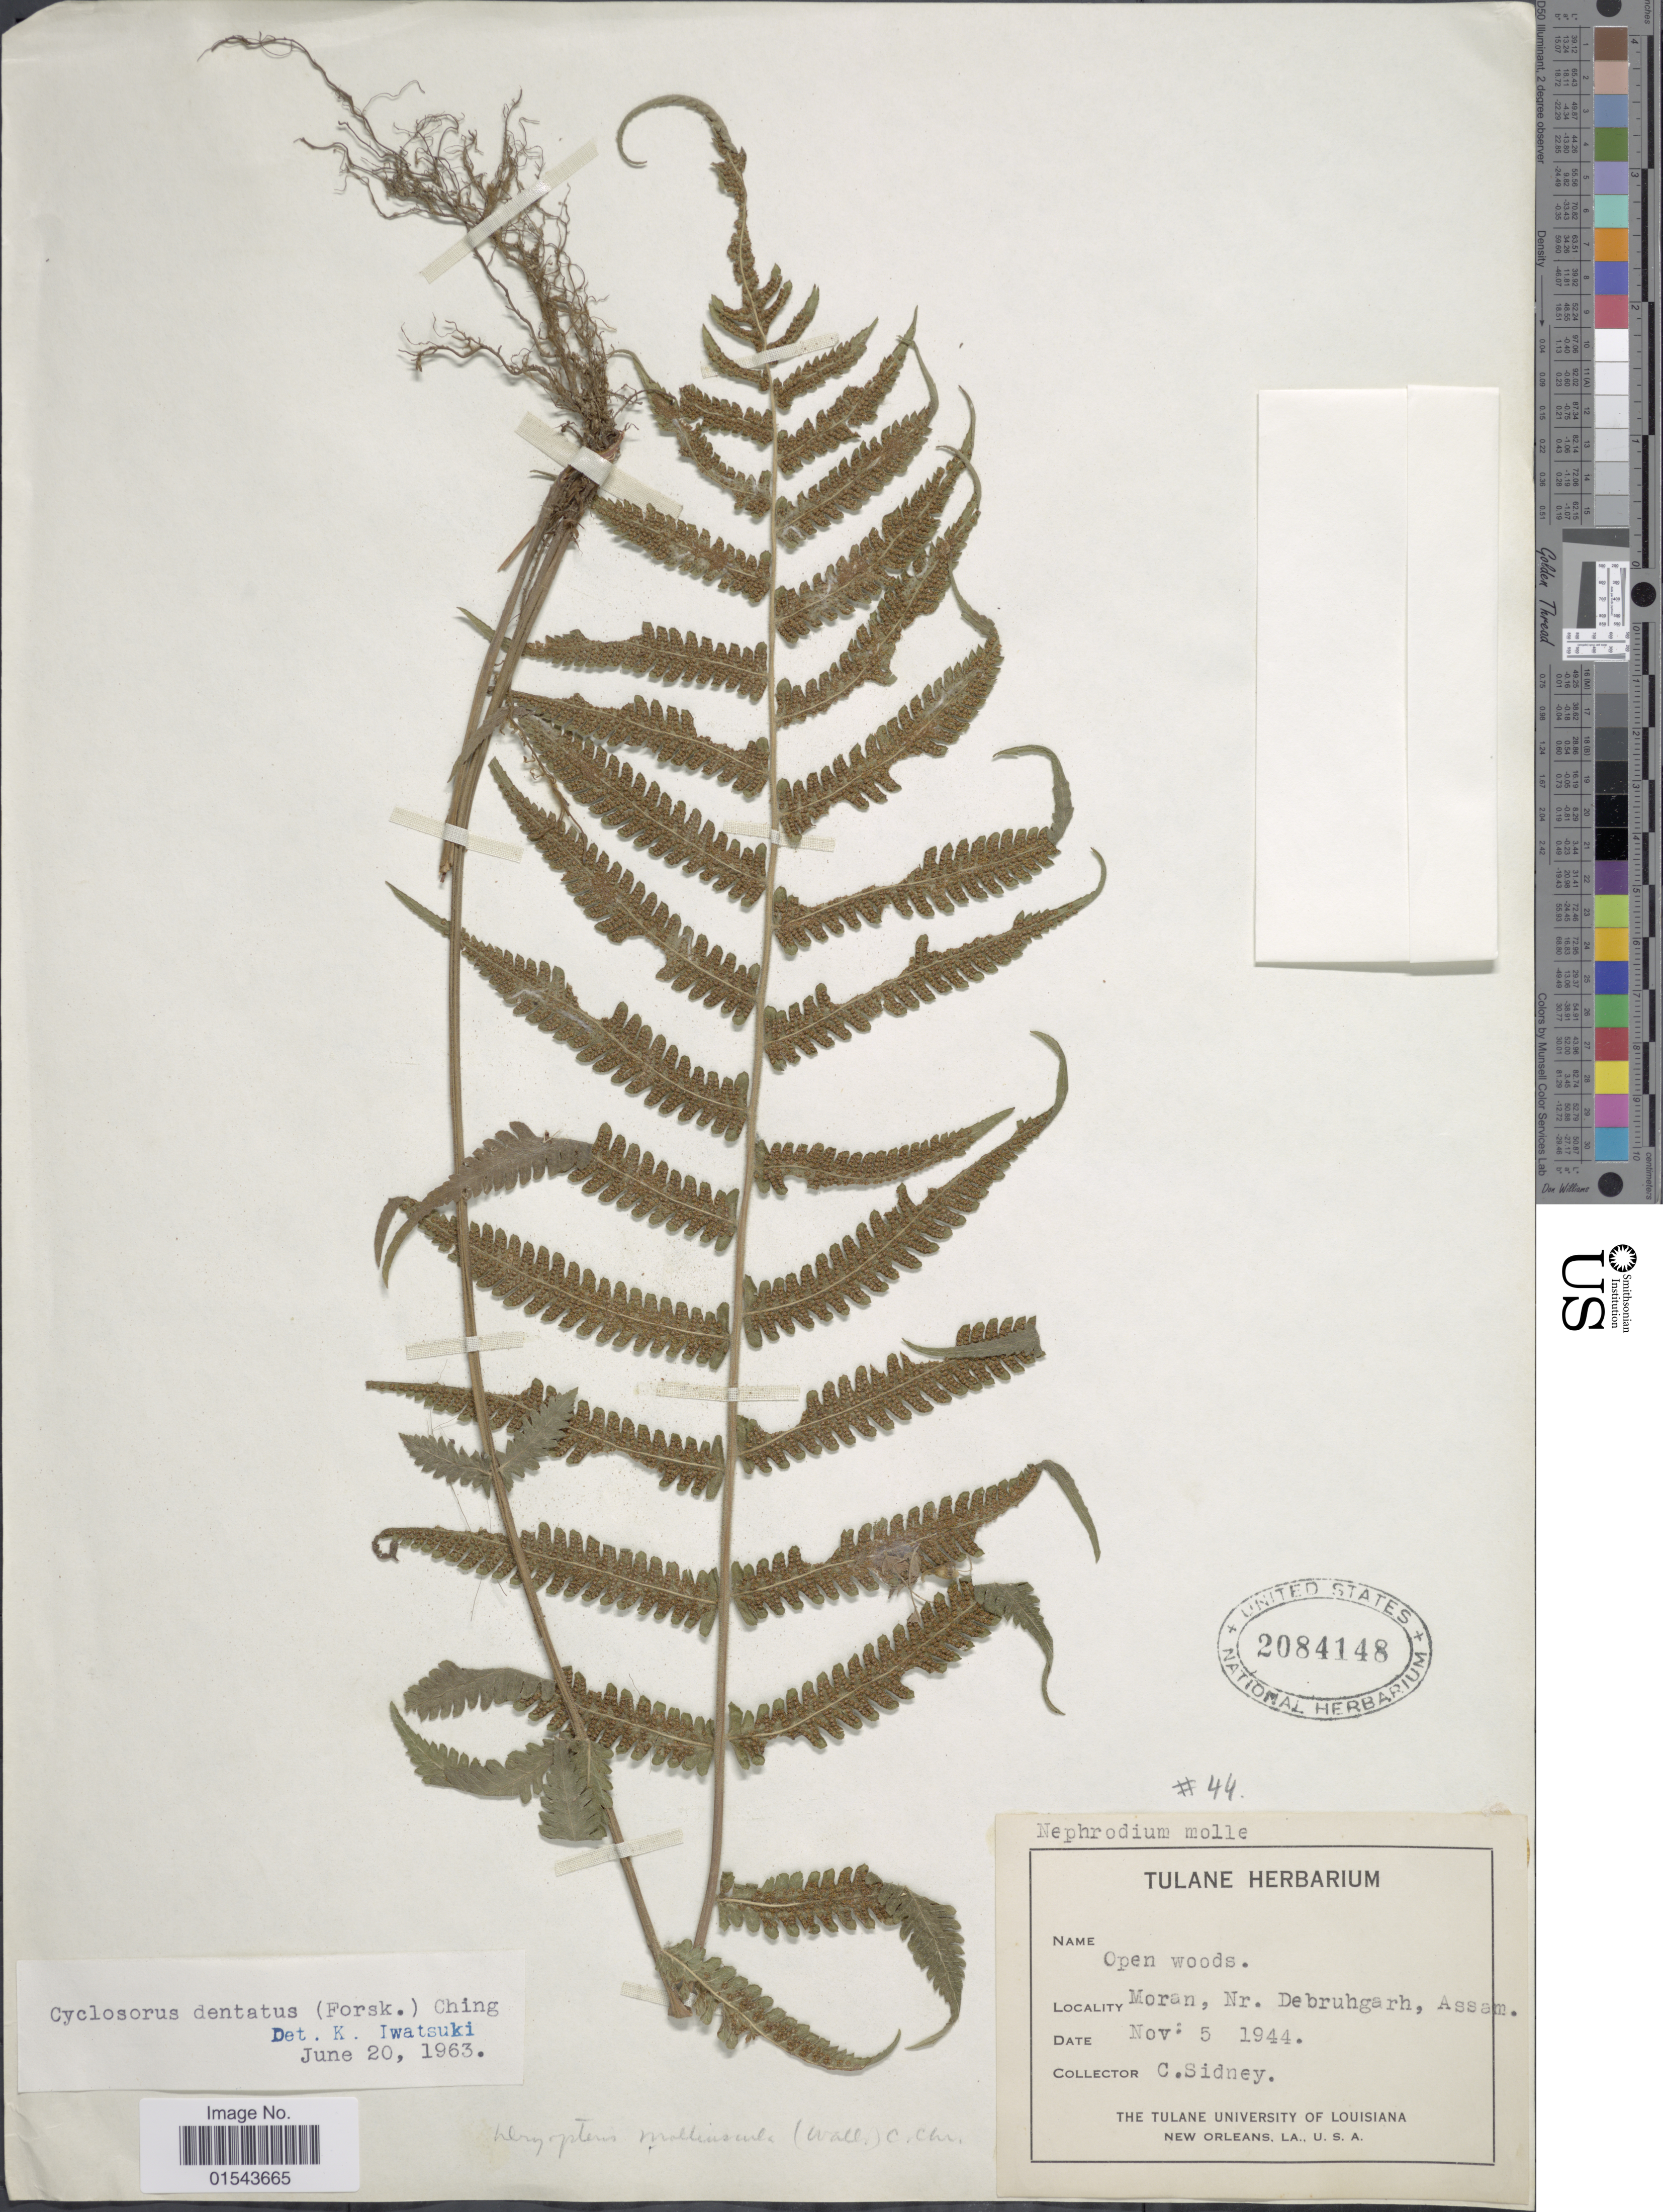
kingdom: Plantae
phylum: Tracheophyta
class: Polypodiopsida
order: Polypodiales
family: Thelypteridaceae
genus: Christella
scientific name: Christella dentata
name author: (Forssk.) Brownsey & Jermy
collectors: C. Sidney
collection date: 1944-11-05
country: India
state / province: Assam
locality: Moran, Nr. Debruhgarh, Assam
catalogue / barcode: US 2084148